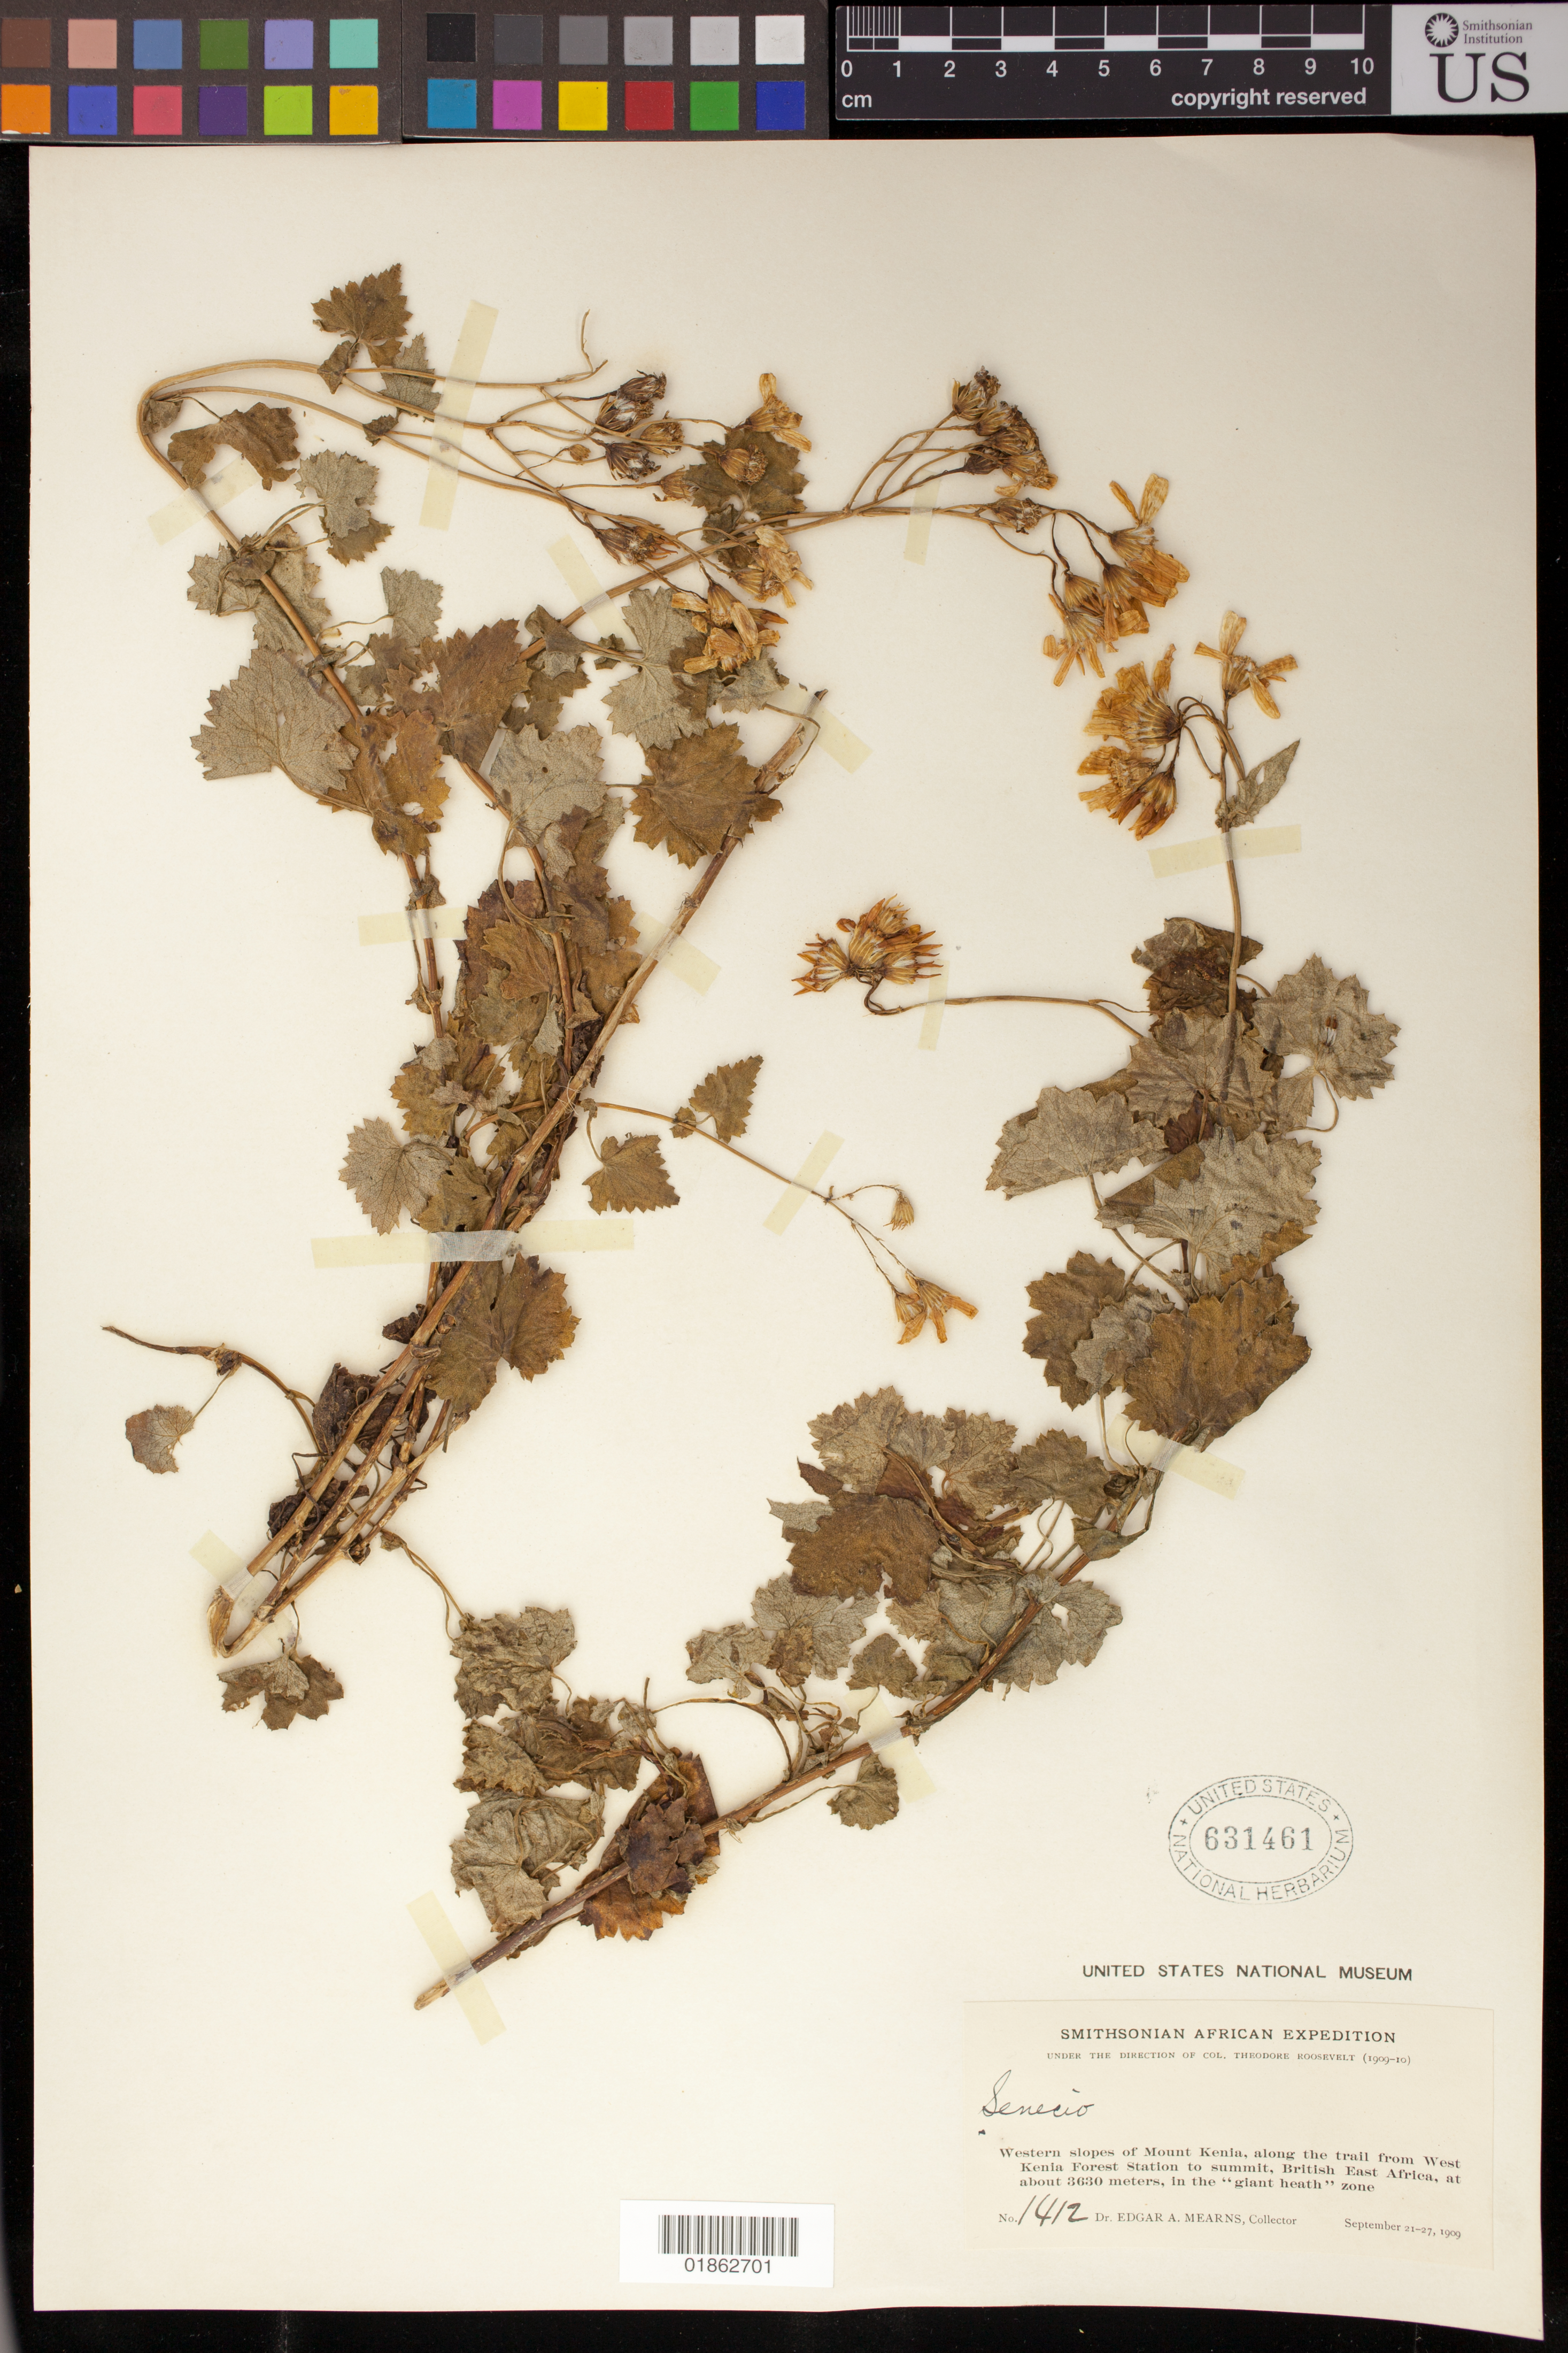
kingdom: Plantae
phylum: Tracheophyta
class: Magnoliopsida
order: Asterales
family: Asteraceae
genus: Senecio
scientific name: Senecio sp.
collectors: E. A. Mearns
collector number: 1412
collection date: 1909-09-21/1909-09-27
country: Kenya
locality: Western slopes of Mount Kenia, along the trail from West Kenia Forest Station to summit, British East Africa, in the "giant heath" zone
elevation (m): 3630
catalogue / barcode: US 631461